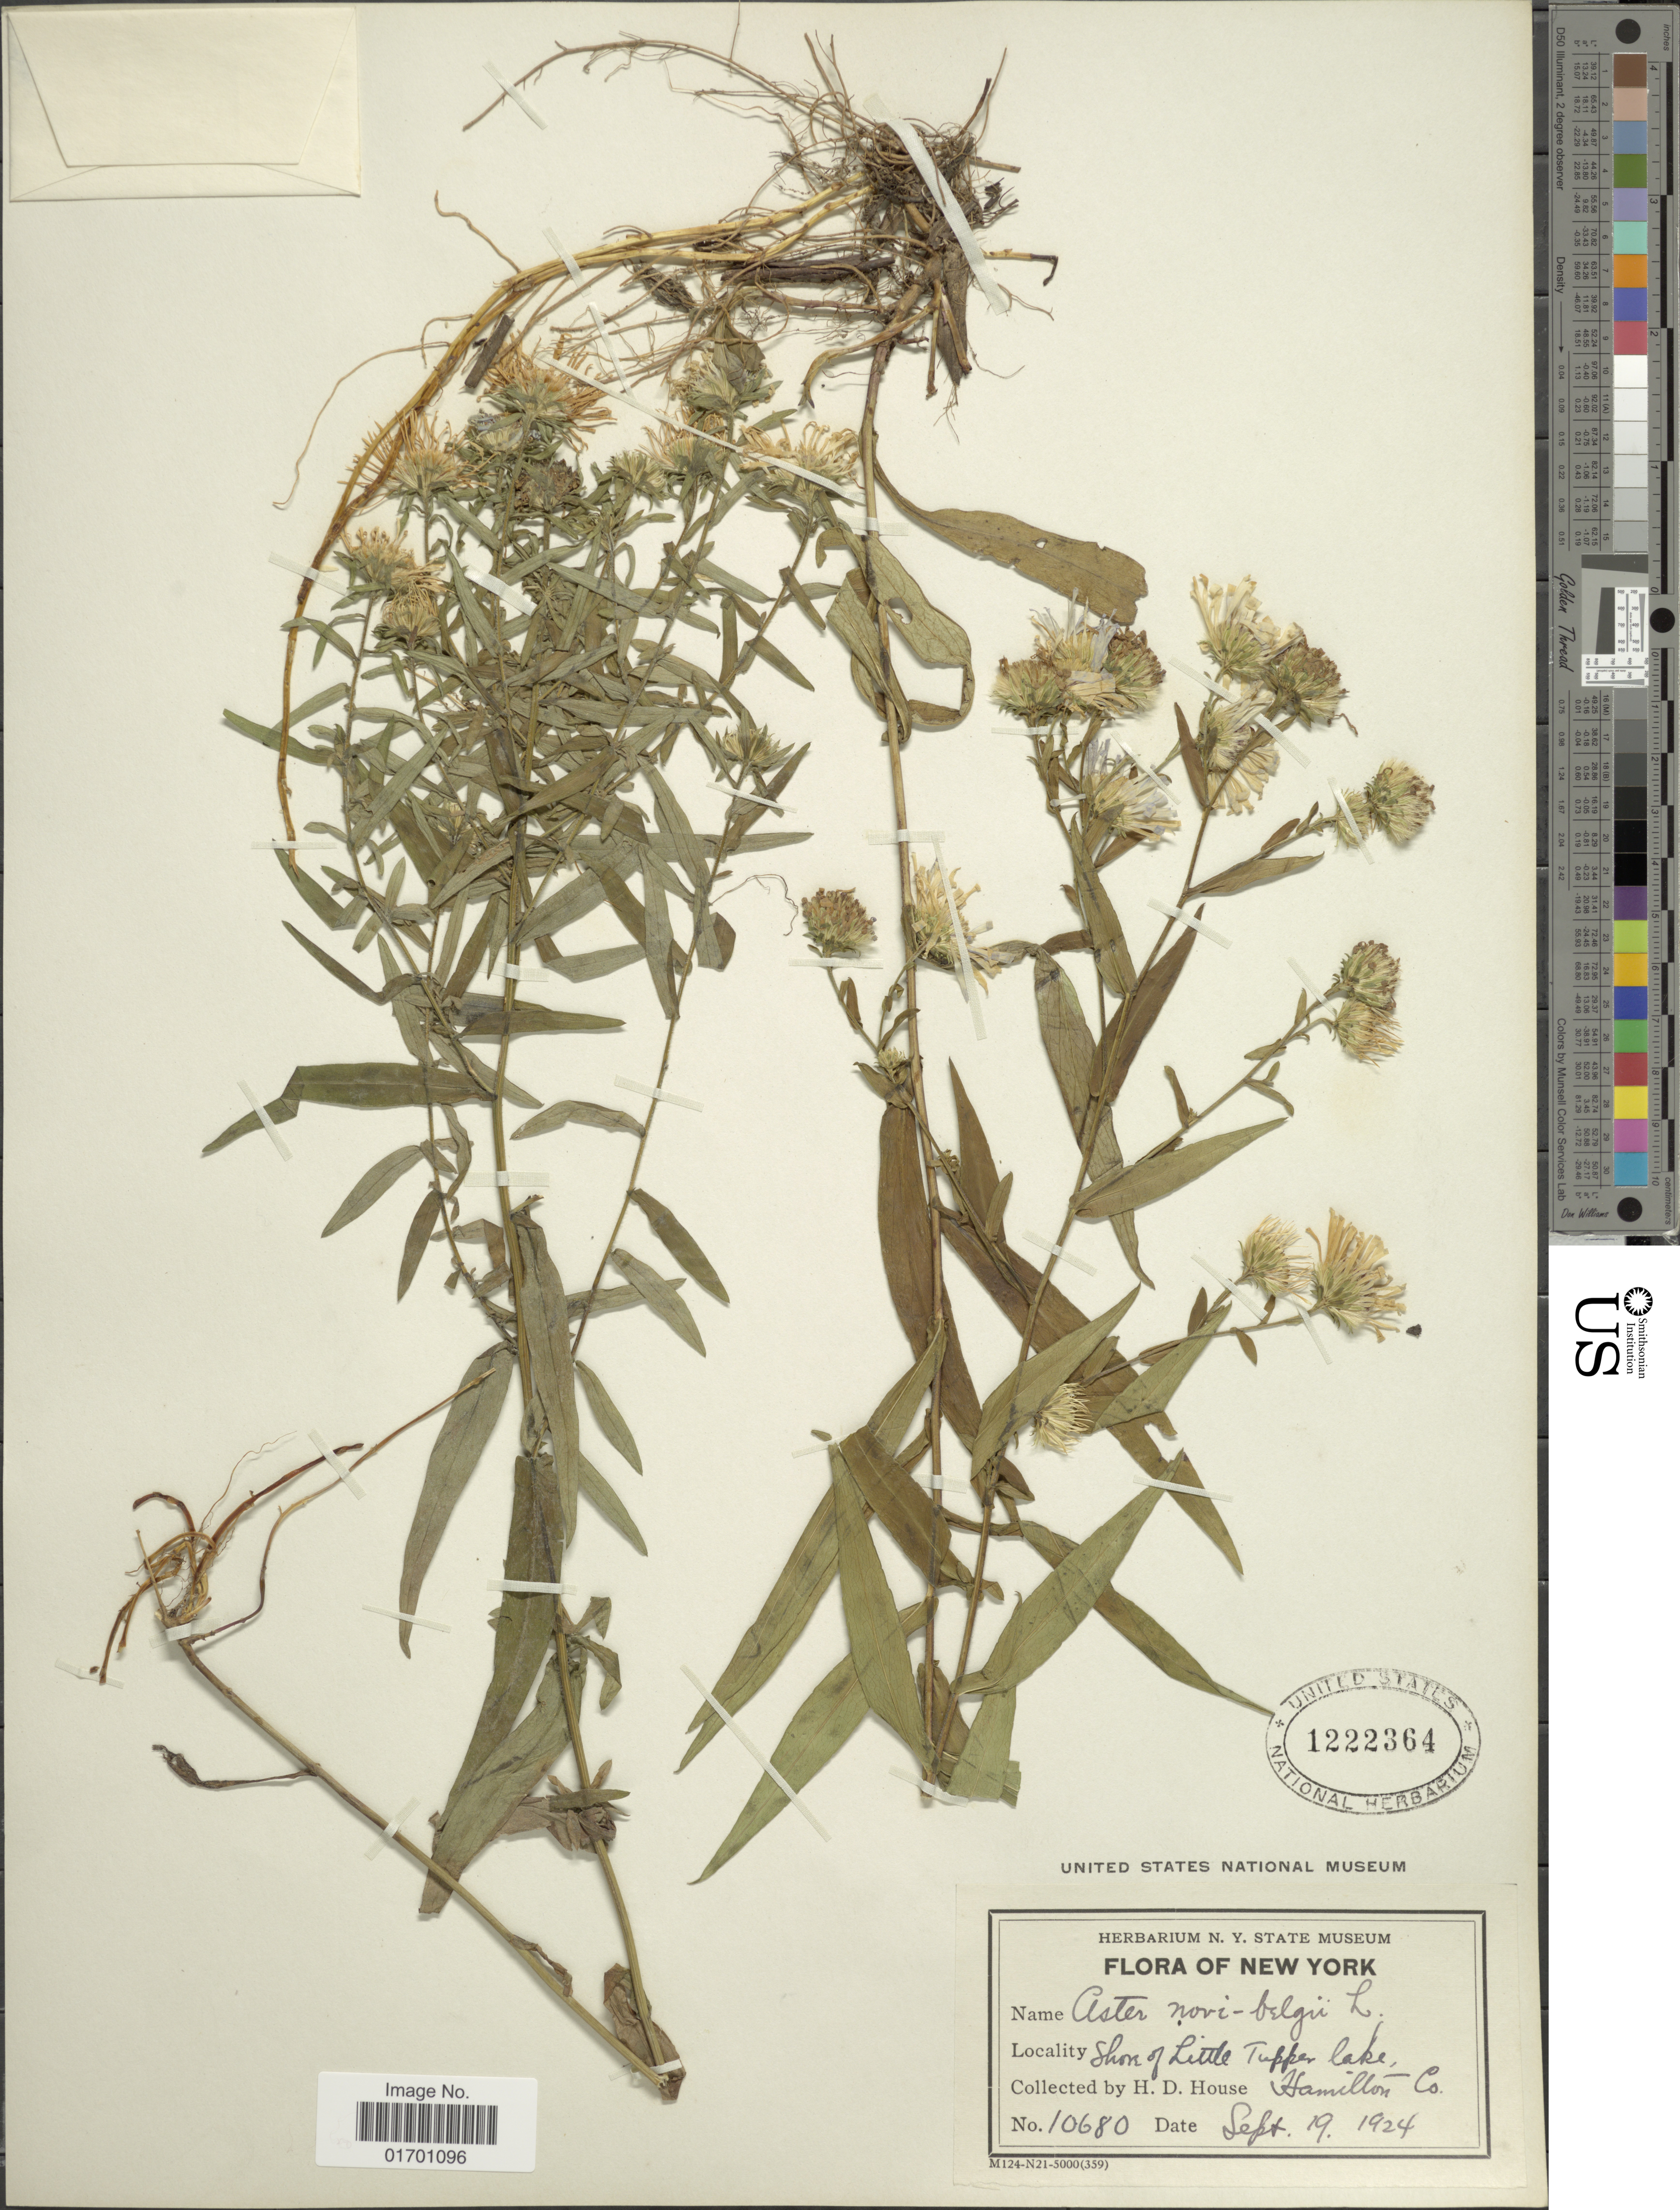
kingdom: Plantae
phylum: Tracheophyta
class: Magnoliopsida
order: Asterales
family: Asteraceae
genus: Symphyotrichum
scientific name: Symphyotrichum novi-belgii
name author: (L.) G.L. Nesom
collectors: H. D. House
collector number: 10680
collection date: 1924-09-19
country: United States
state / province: New York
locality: Shore of Little Tupper lake, Hamilton Co.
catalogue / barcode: US 1222364